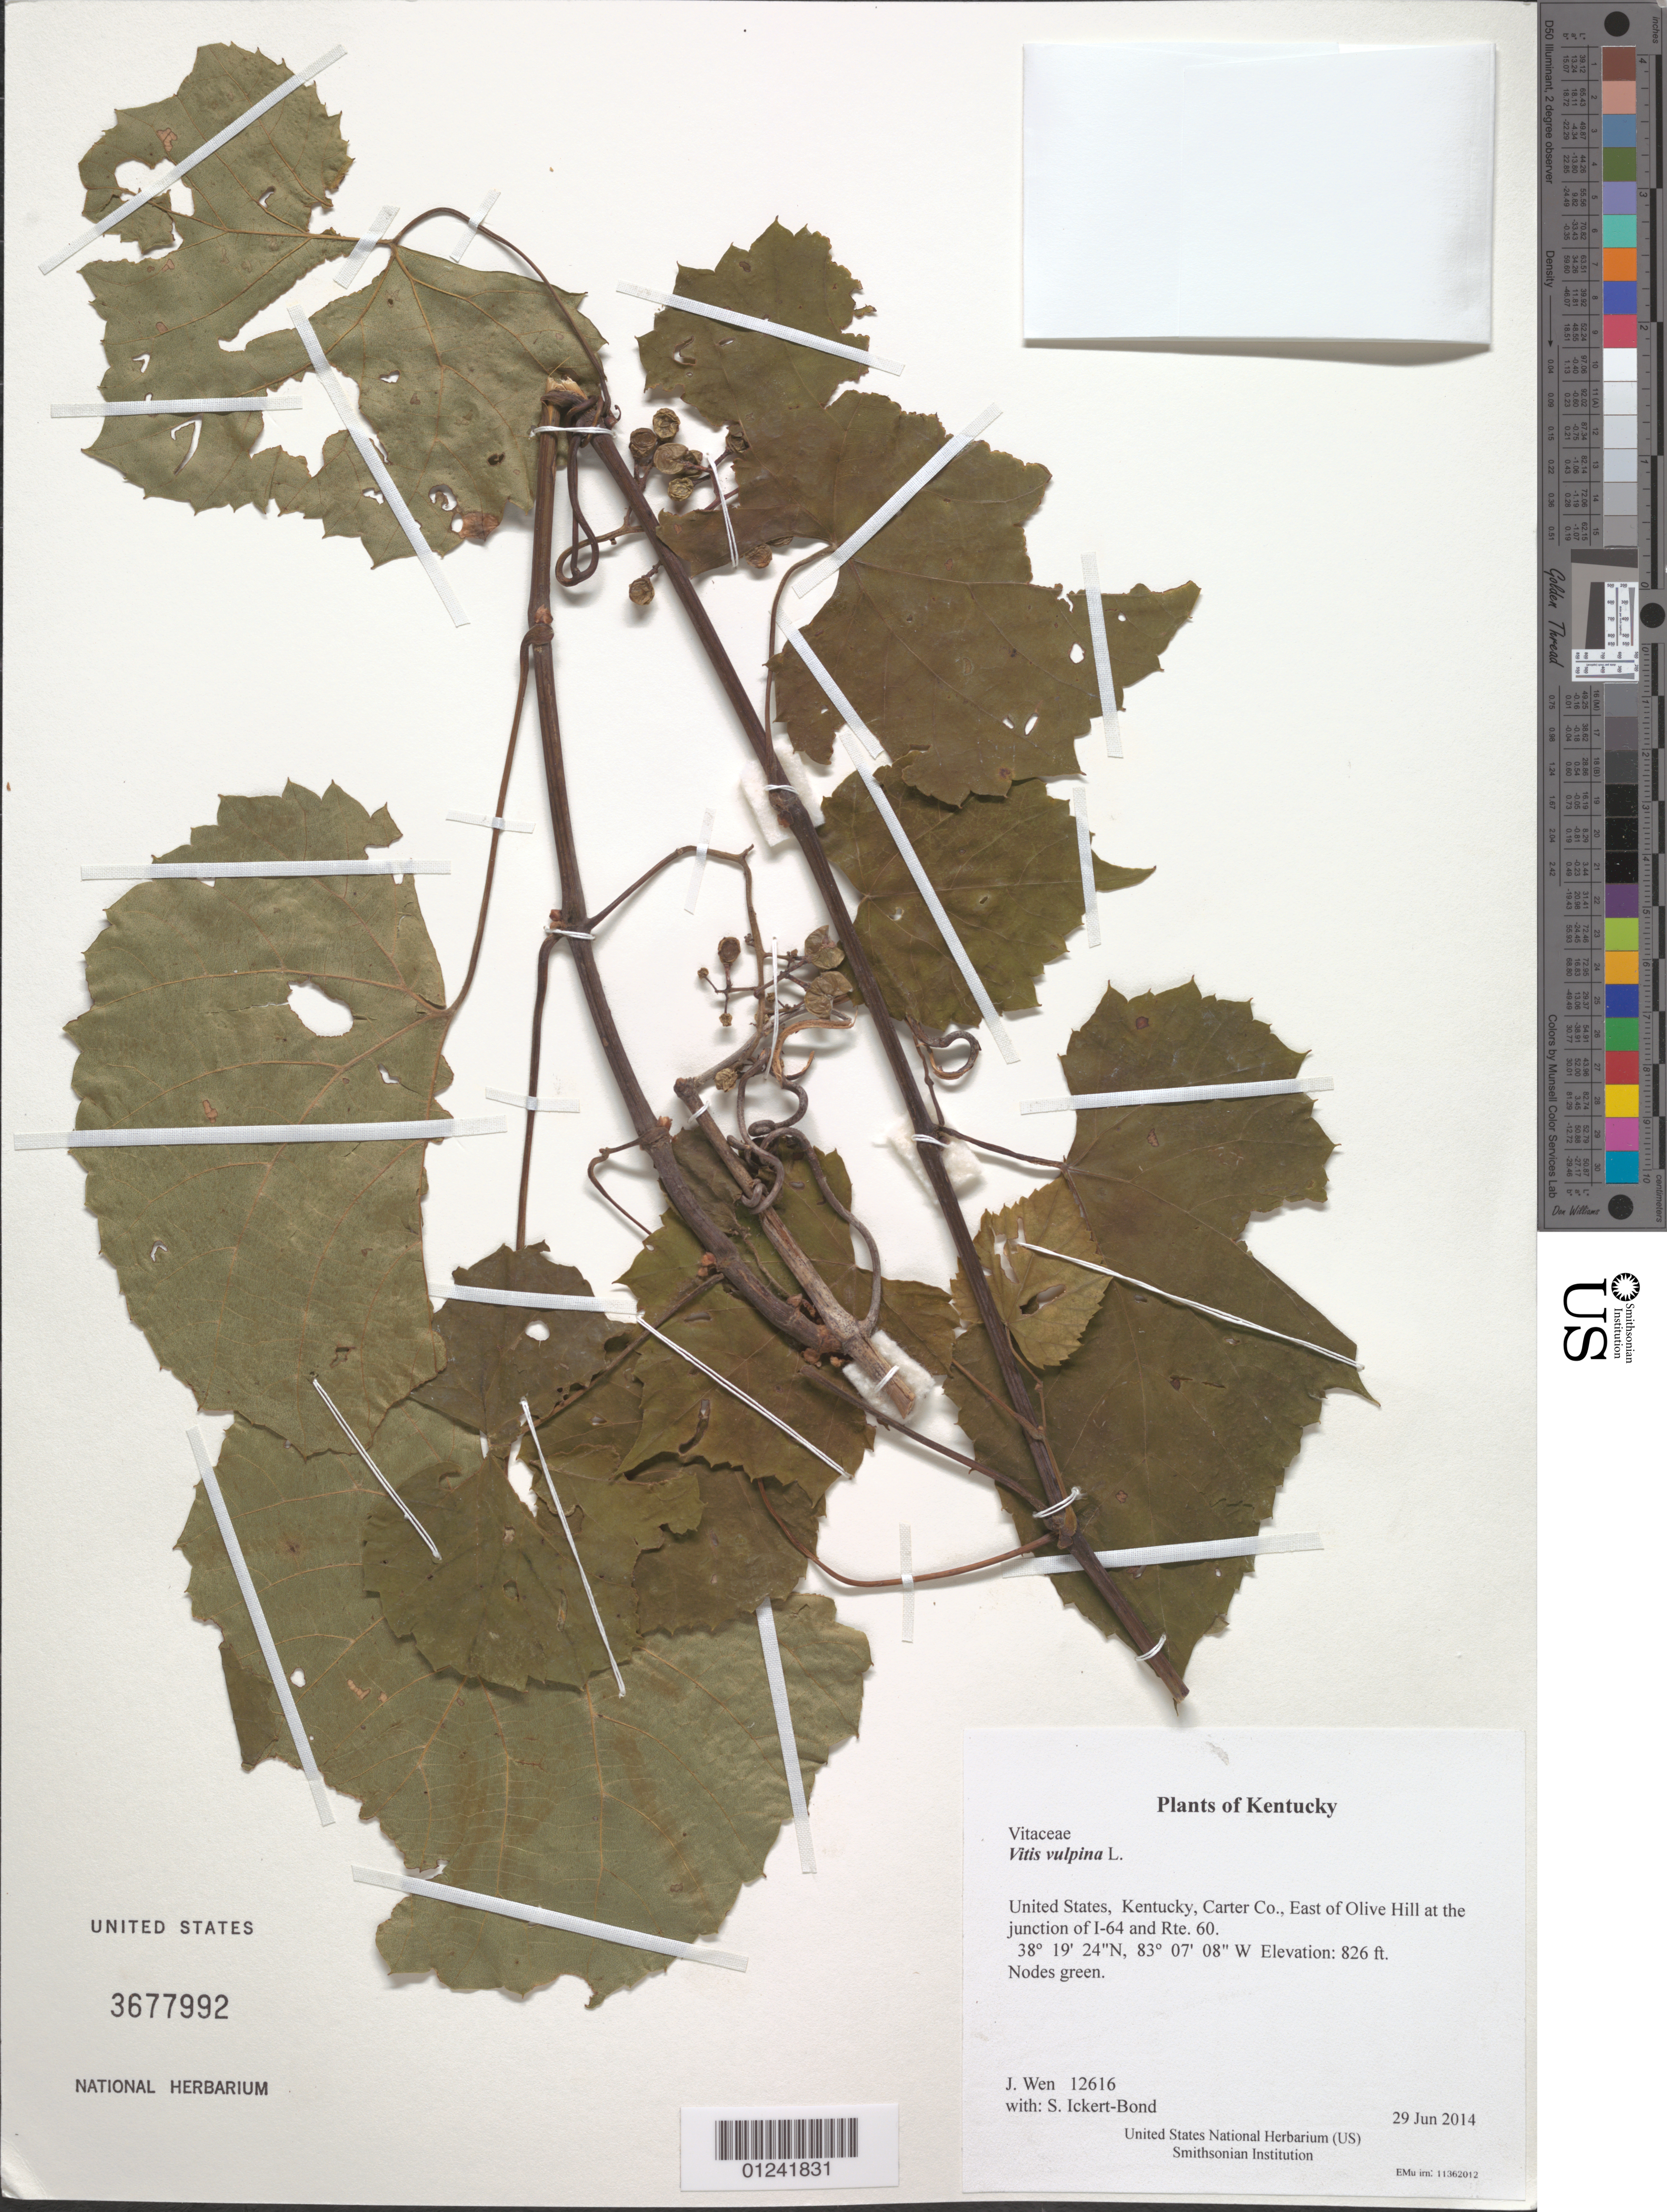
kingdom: Plantae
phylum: Tracheophyta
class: Magnoliopsida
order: Vitales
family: Vitaceae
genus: Vitis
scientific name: Vitis vulpina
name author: L.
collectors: J. Wen & S. Ickert-Bond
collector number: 12616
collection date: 2014-06-29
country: United States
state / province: Kentucky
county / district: Carter Co.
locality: East of Olive Hill at the junction of I-64 and Rte. 60.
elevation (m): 252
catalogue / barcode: US 3677992